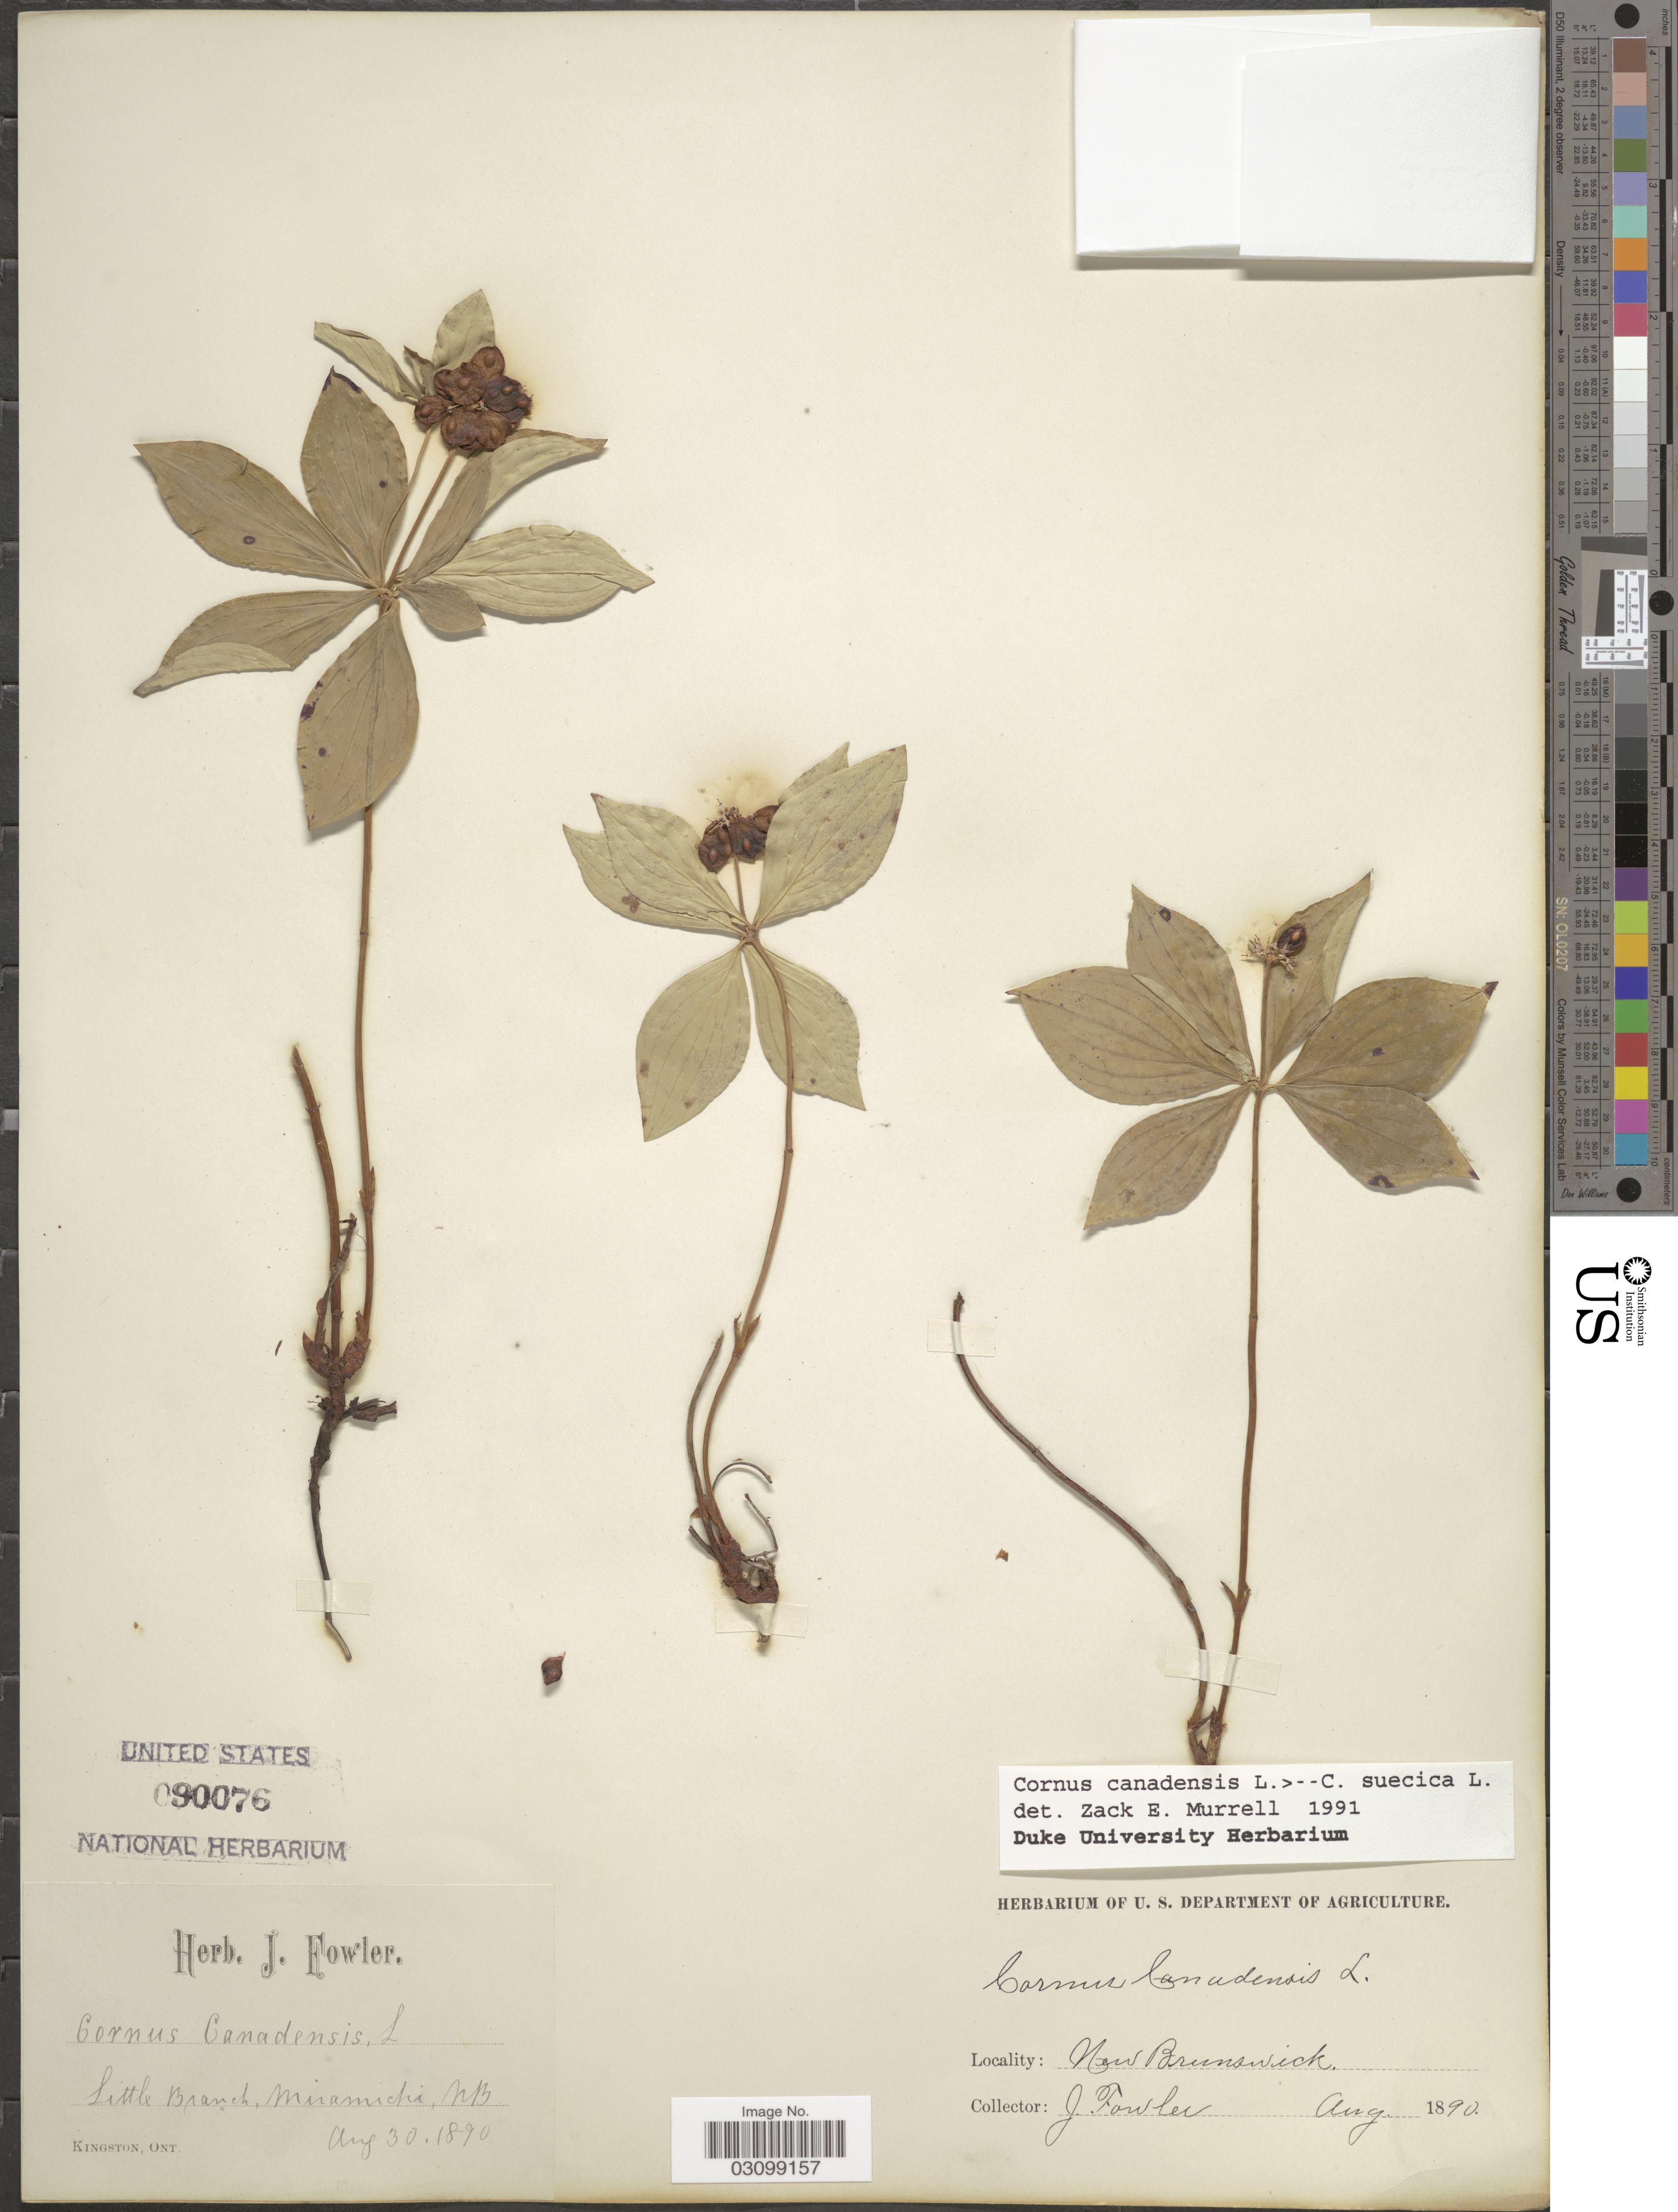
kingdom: Plantae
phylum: Tracheophyta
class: Magnoliopsida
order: Cornales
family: Cornaceae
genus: Cornus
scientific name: Cornus sp.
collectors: J. Fowler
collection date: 1890-08-30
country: Canada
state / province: New Brunswick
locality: Little Branch, Miramichi.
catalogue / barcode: US 90076